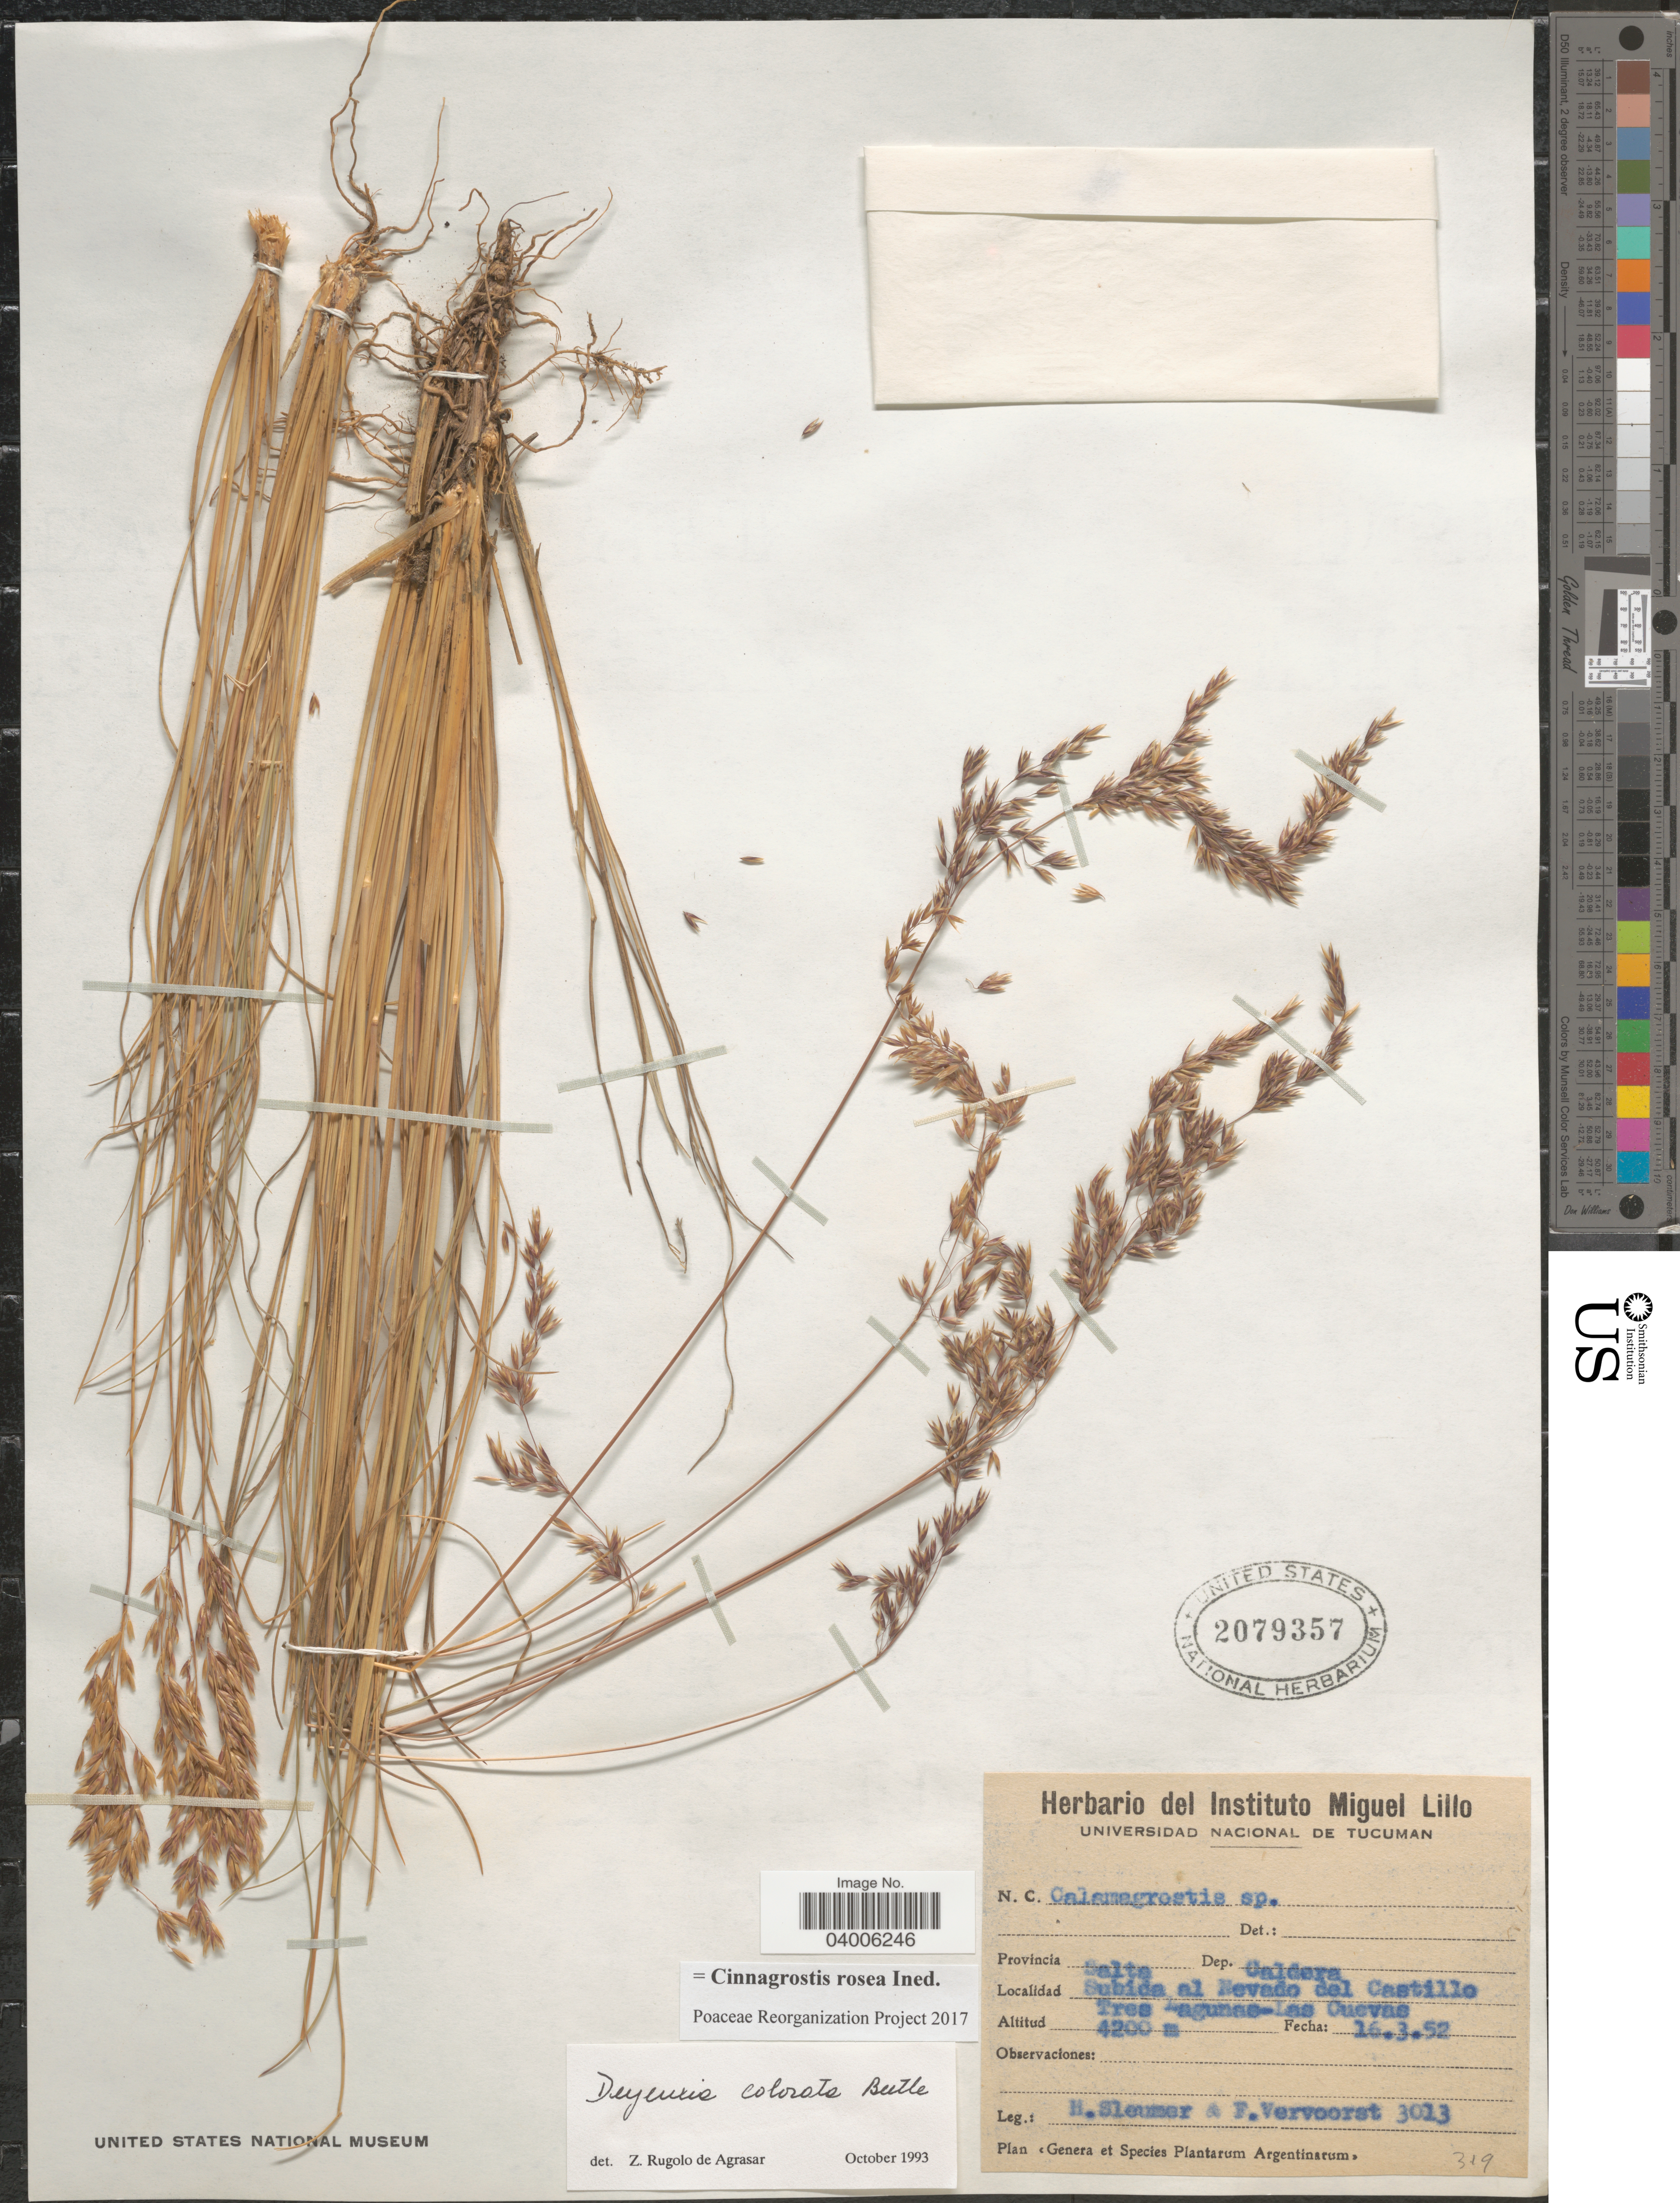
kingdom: Plantae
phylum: Tracheophyta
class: Liliopsida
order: Poales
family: Poaceae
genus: Cinnagrostis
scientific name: Cinnagrostis rosea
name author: (Griseb.) P.M. Peterson et al.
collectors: H. O. Sleumer & F. Vervoorst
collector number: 3013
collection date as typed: Transcribed d/m/y: 16/3/52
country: Argentina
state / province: Salta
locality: Dep. Caldera. Subida al Nevado del Castillo. Tres Lagunas-Las Cuevas.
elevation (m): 4200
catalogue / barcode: US 2079357